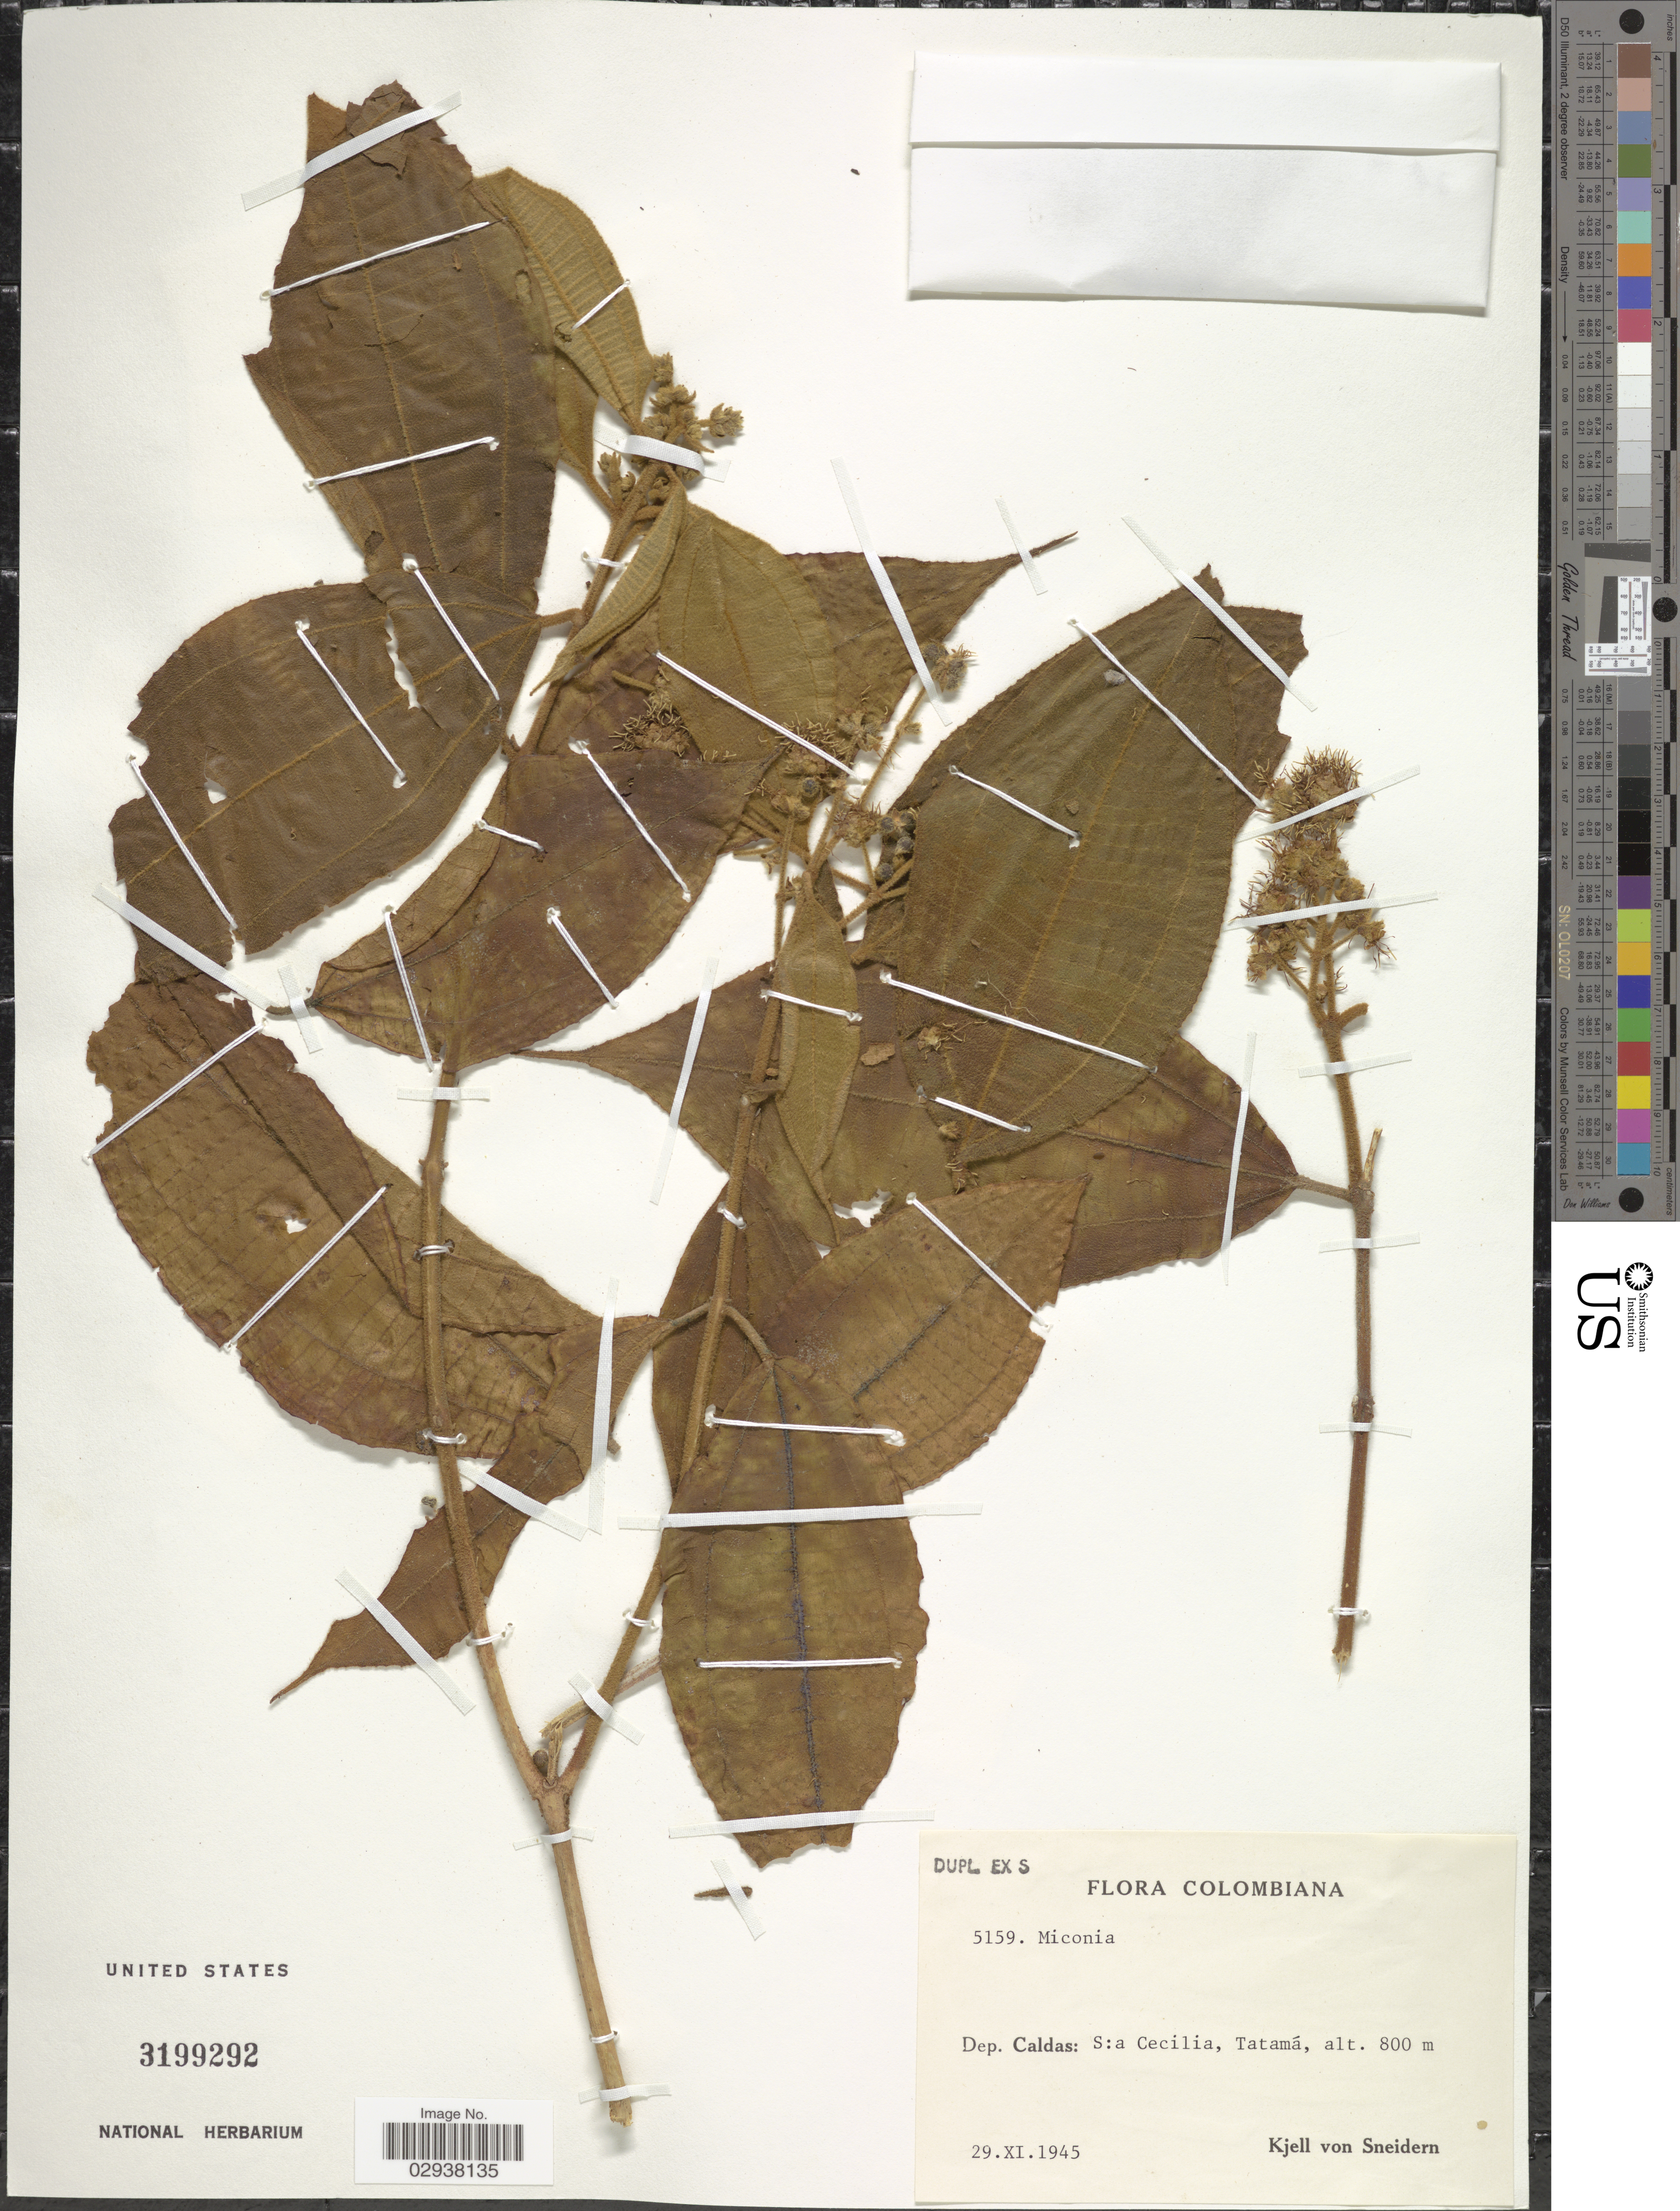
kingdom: Plantae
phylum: Tracheophyta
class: Magnoliopsida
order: Myrtales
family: Melastomataceae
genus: Miconia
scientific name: Miconia cionotricha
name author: L. Uribe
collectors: K. von Sneidern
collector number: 5159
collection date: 1945-11-29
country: Colombia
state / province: Caldas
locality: Dep. Caldas: S: a Cecilia, Tatamá.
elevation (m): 800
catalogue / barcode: US 3199292